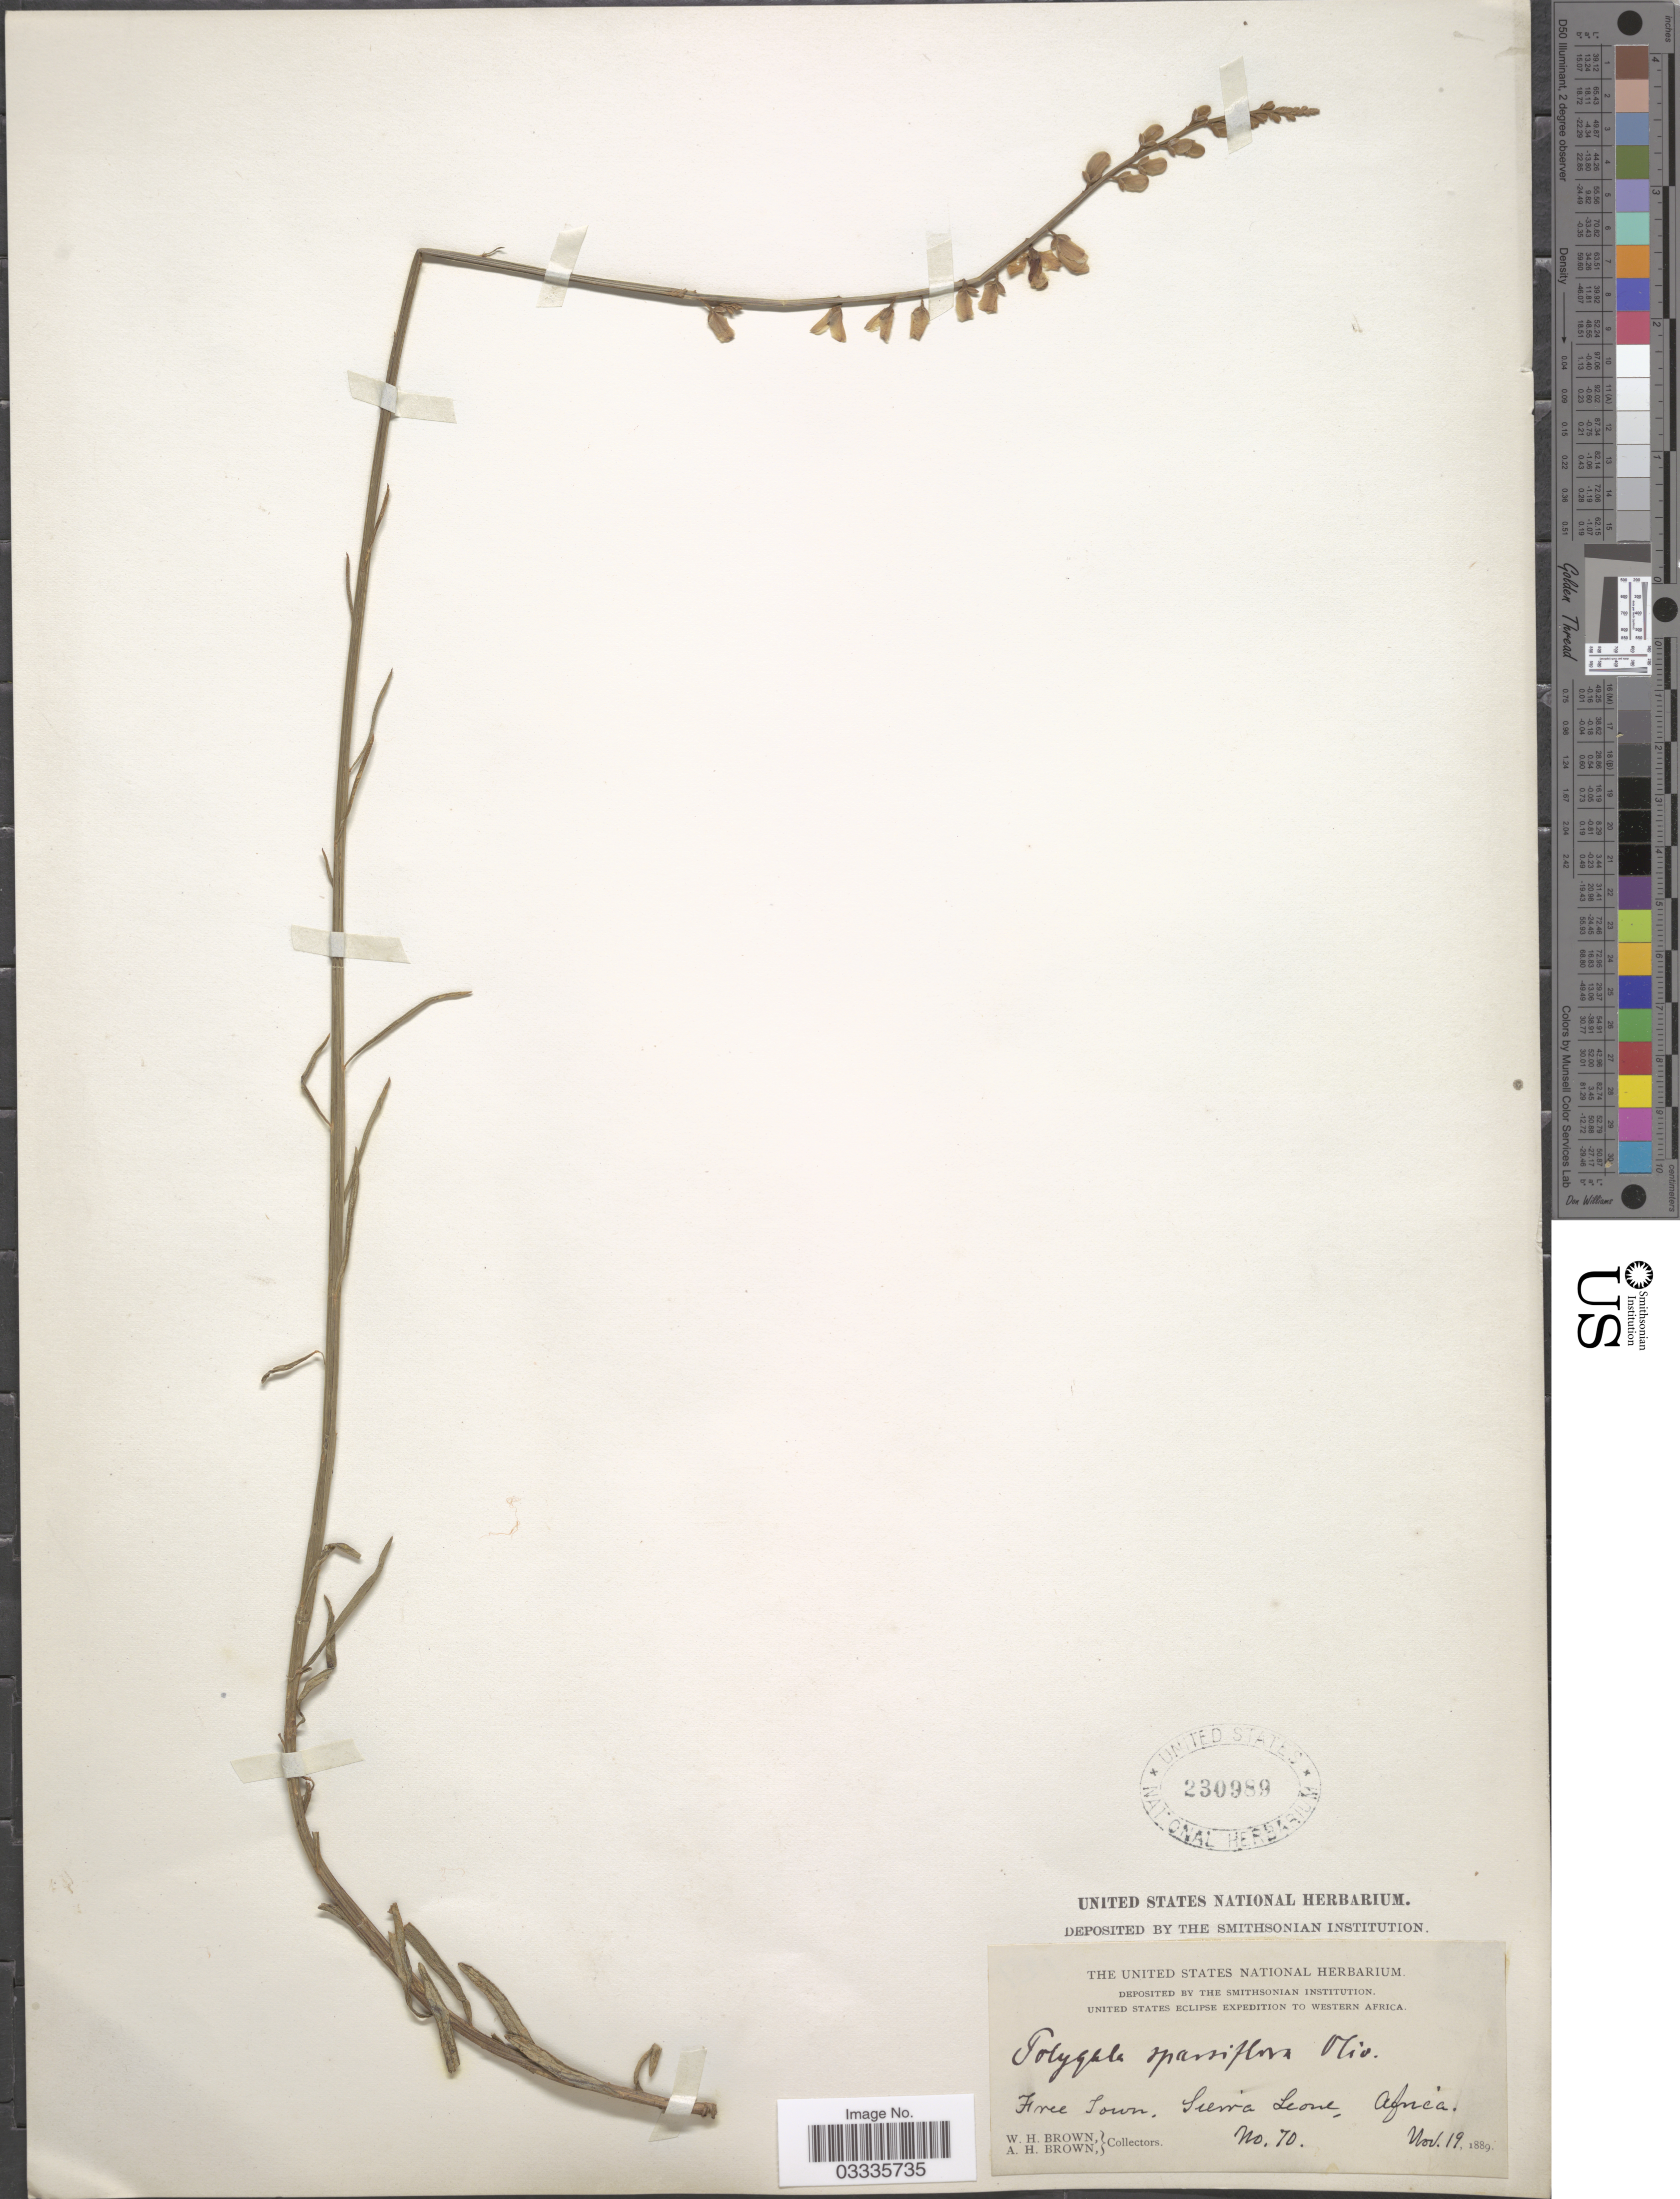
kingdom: Plantae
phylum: Tracheophyta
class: Magnoliopsida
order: Fabales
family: Polygalaceae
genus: Polygala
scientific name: Polygala sparsiflora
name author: Oliv.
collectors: W. H. Brown & A. H. Brown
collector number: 70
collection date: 1889-11-19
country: Sierra Leone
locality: Western Africa. Free Town.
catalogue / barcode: US 230989